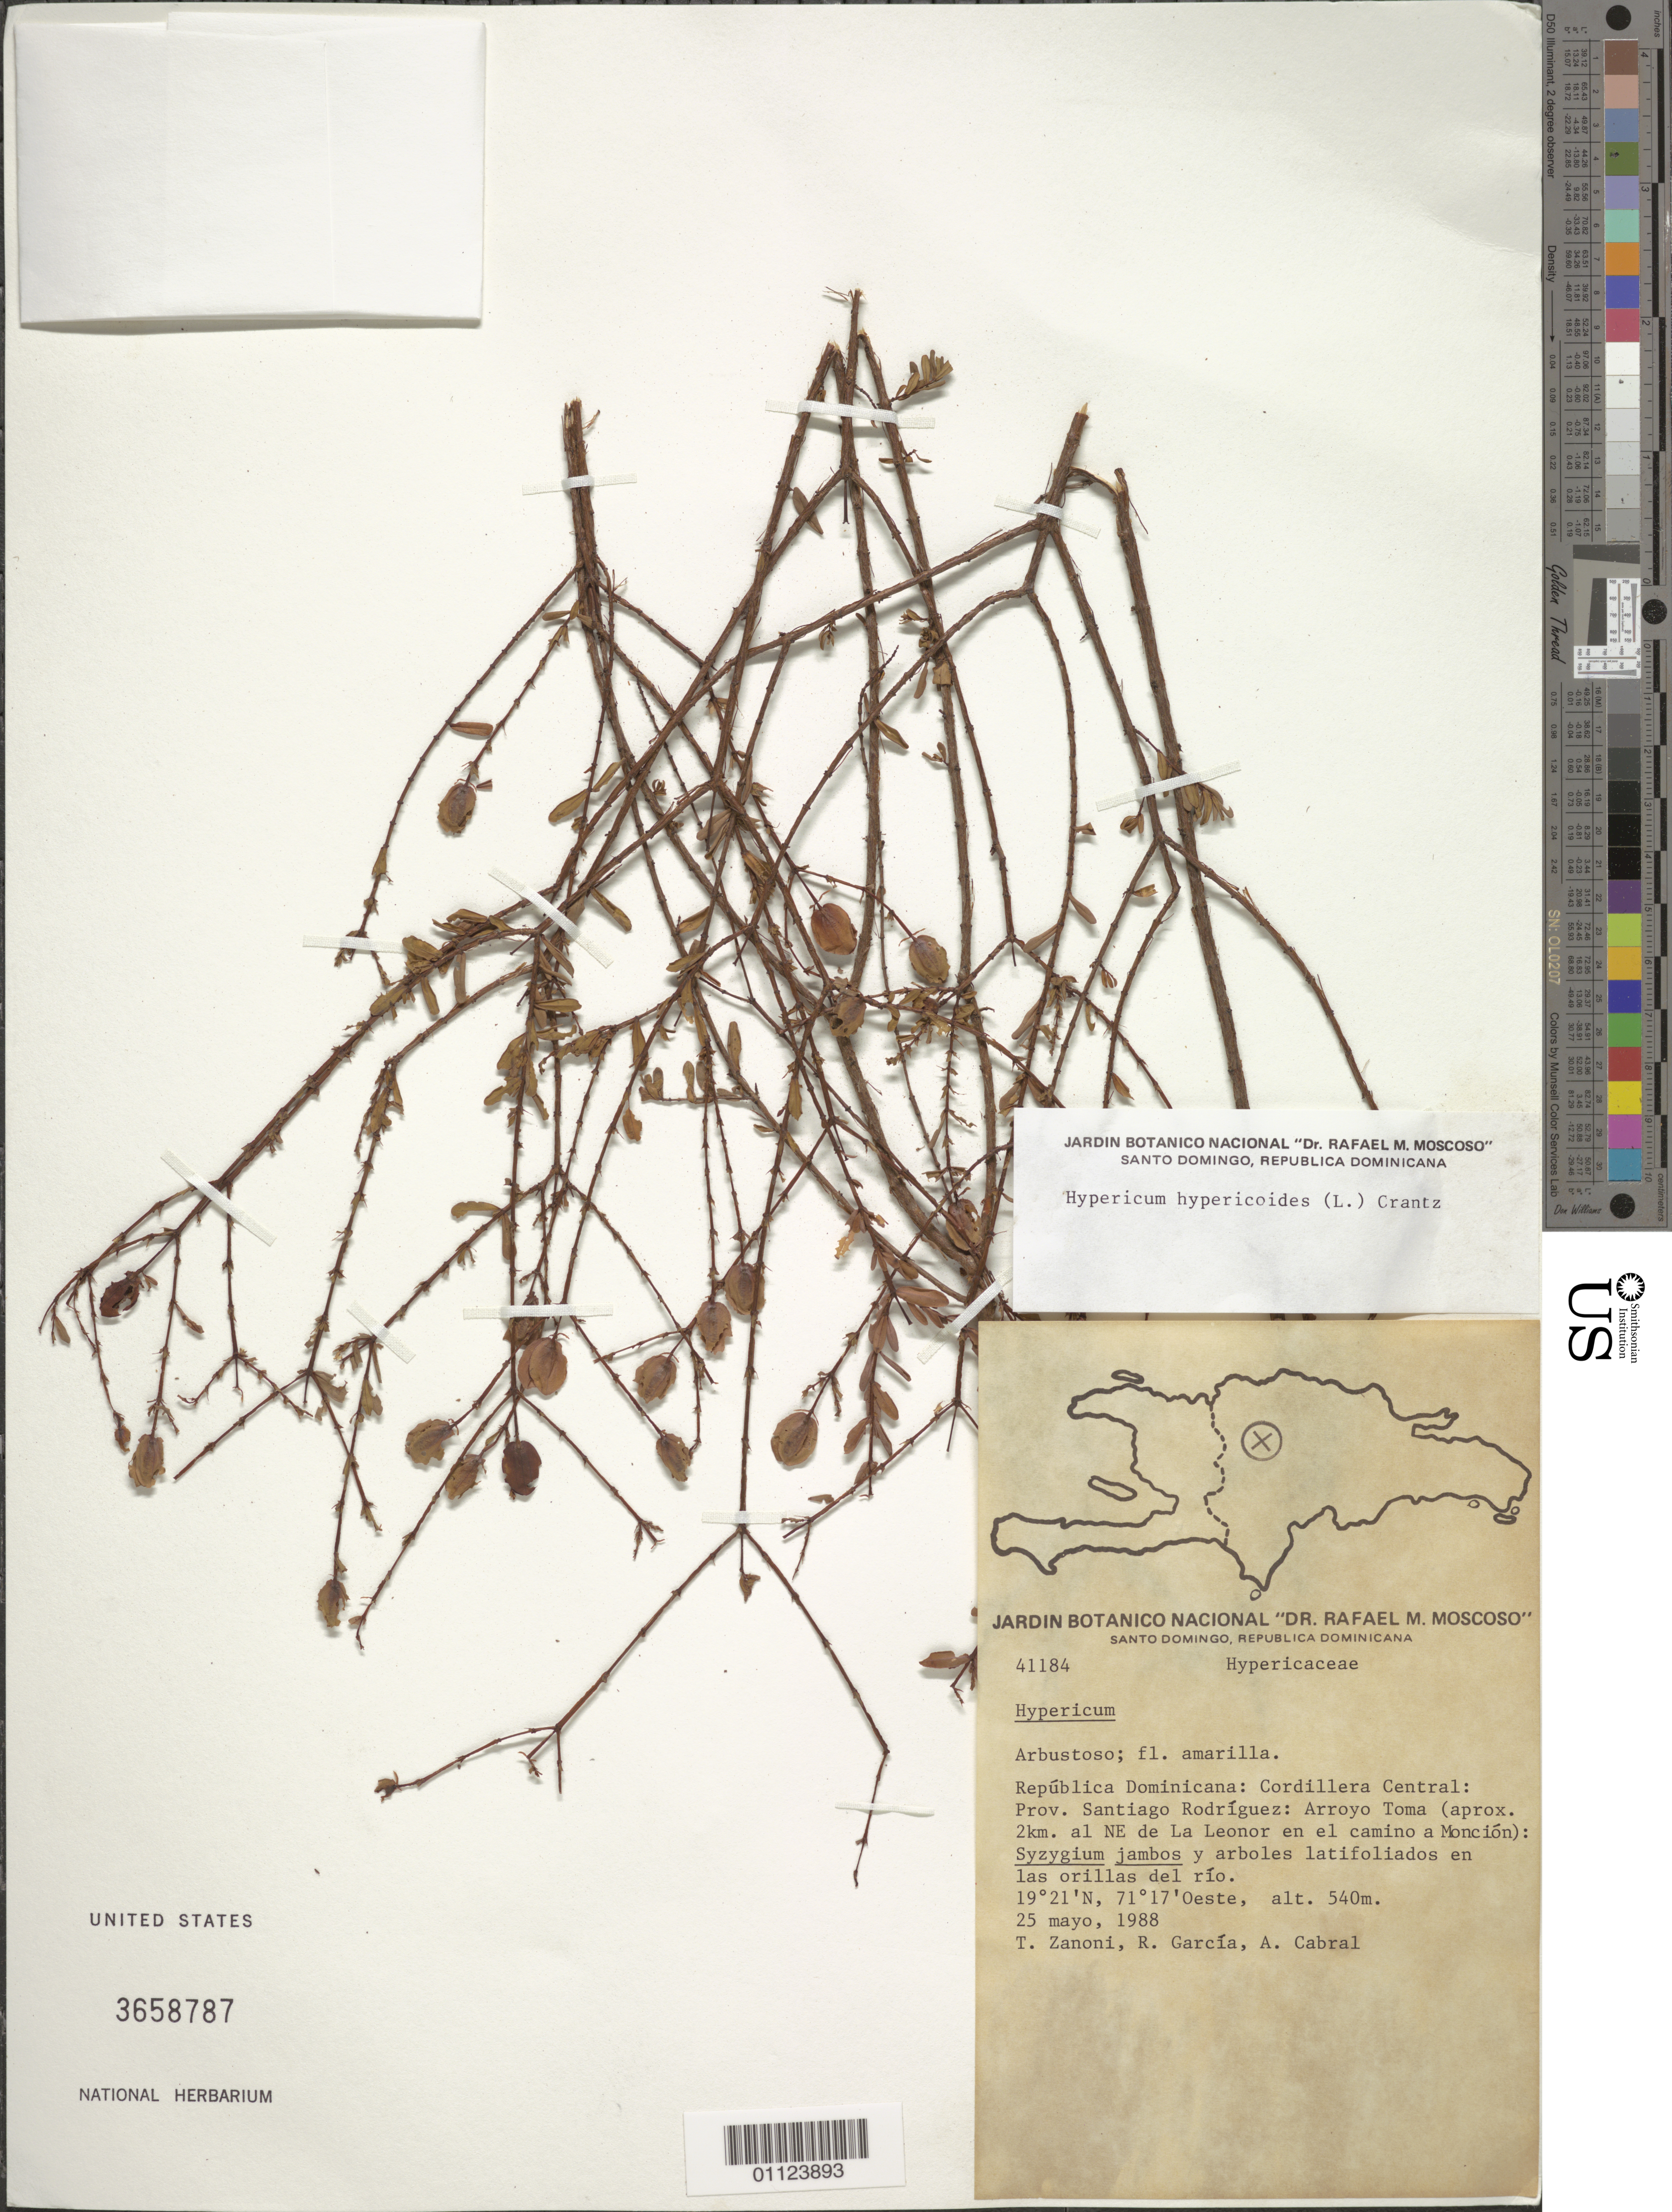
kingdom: Plantae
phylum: Tracheophyta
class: Magnoliopsida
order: Malpighiales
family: Hypericaceae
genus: Hypericum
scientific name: Hypericum hypericoides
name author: (L.) Crantz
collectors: T. A. Zanoni, R. Garcia & A. Cabral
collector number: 41184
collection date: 1988-05-25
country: Dominican Republic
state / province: Santiago Rodriguez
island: Hispaniola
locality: Cordillera Central, Arroyo Toma (aprox. 2 km al NE de La Leonor en el camino a Monción)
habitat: Syzygium jambos y arboles latifoliados en las orillas del río.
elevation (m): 540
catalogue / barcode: US 3658787